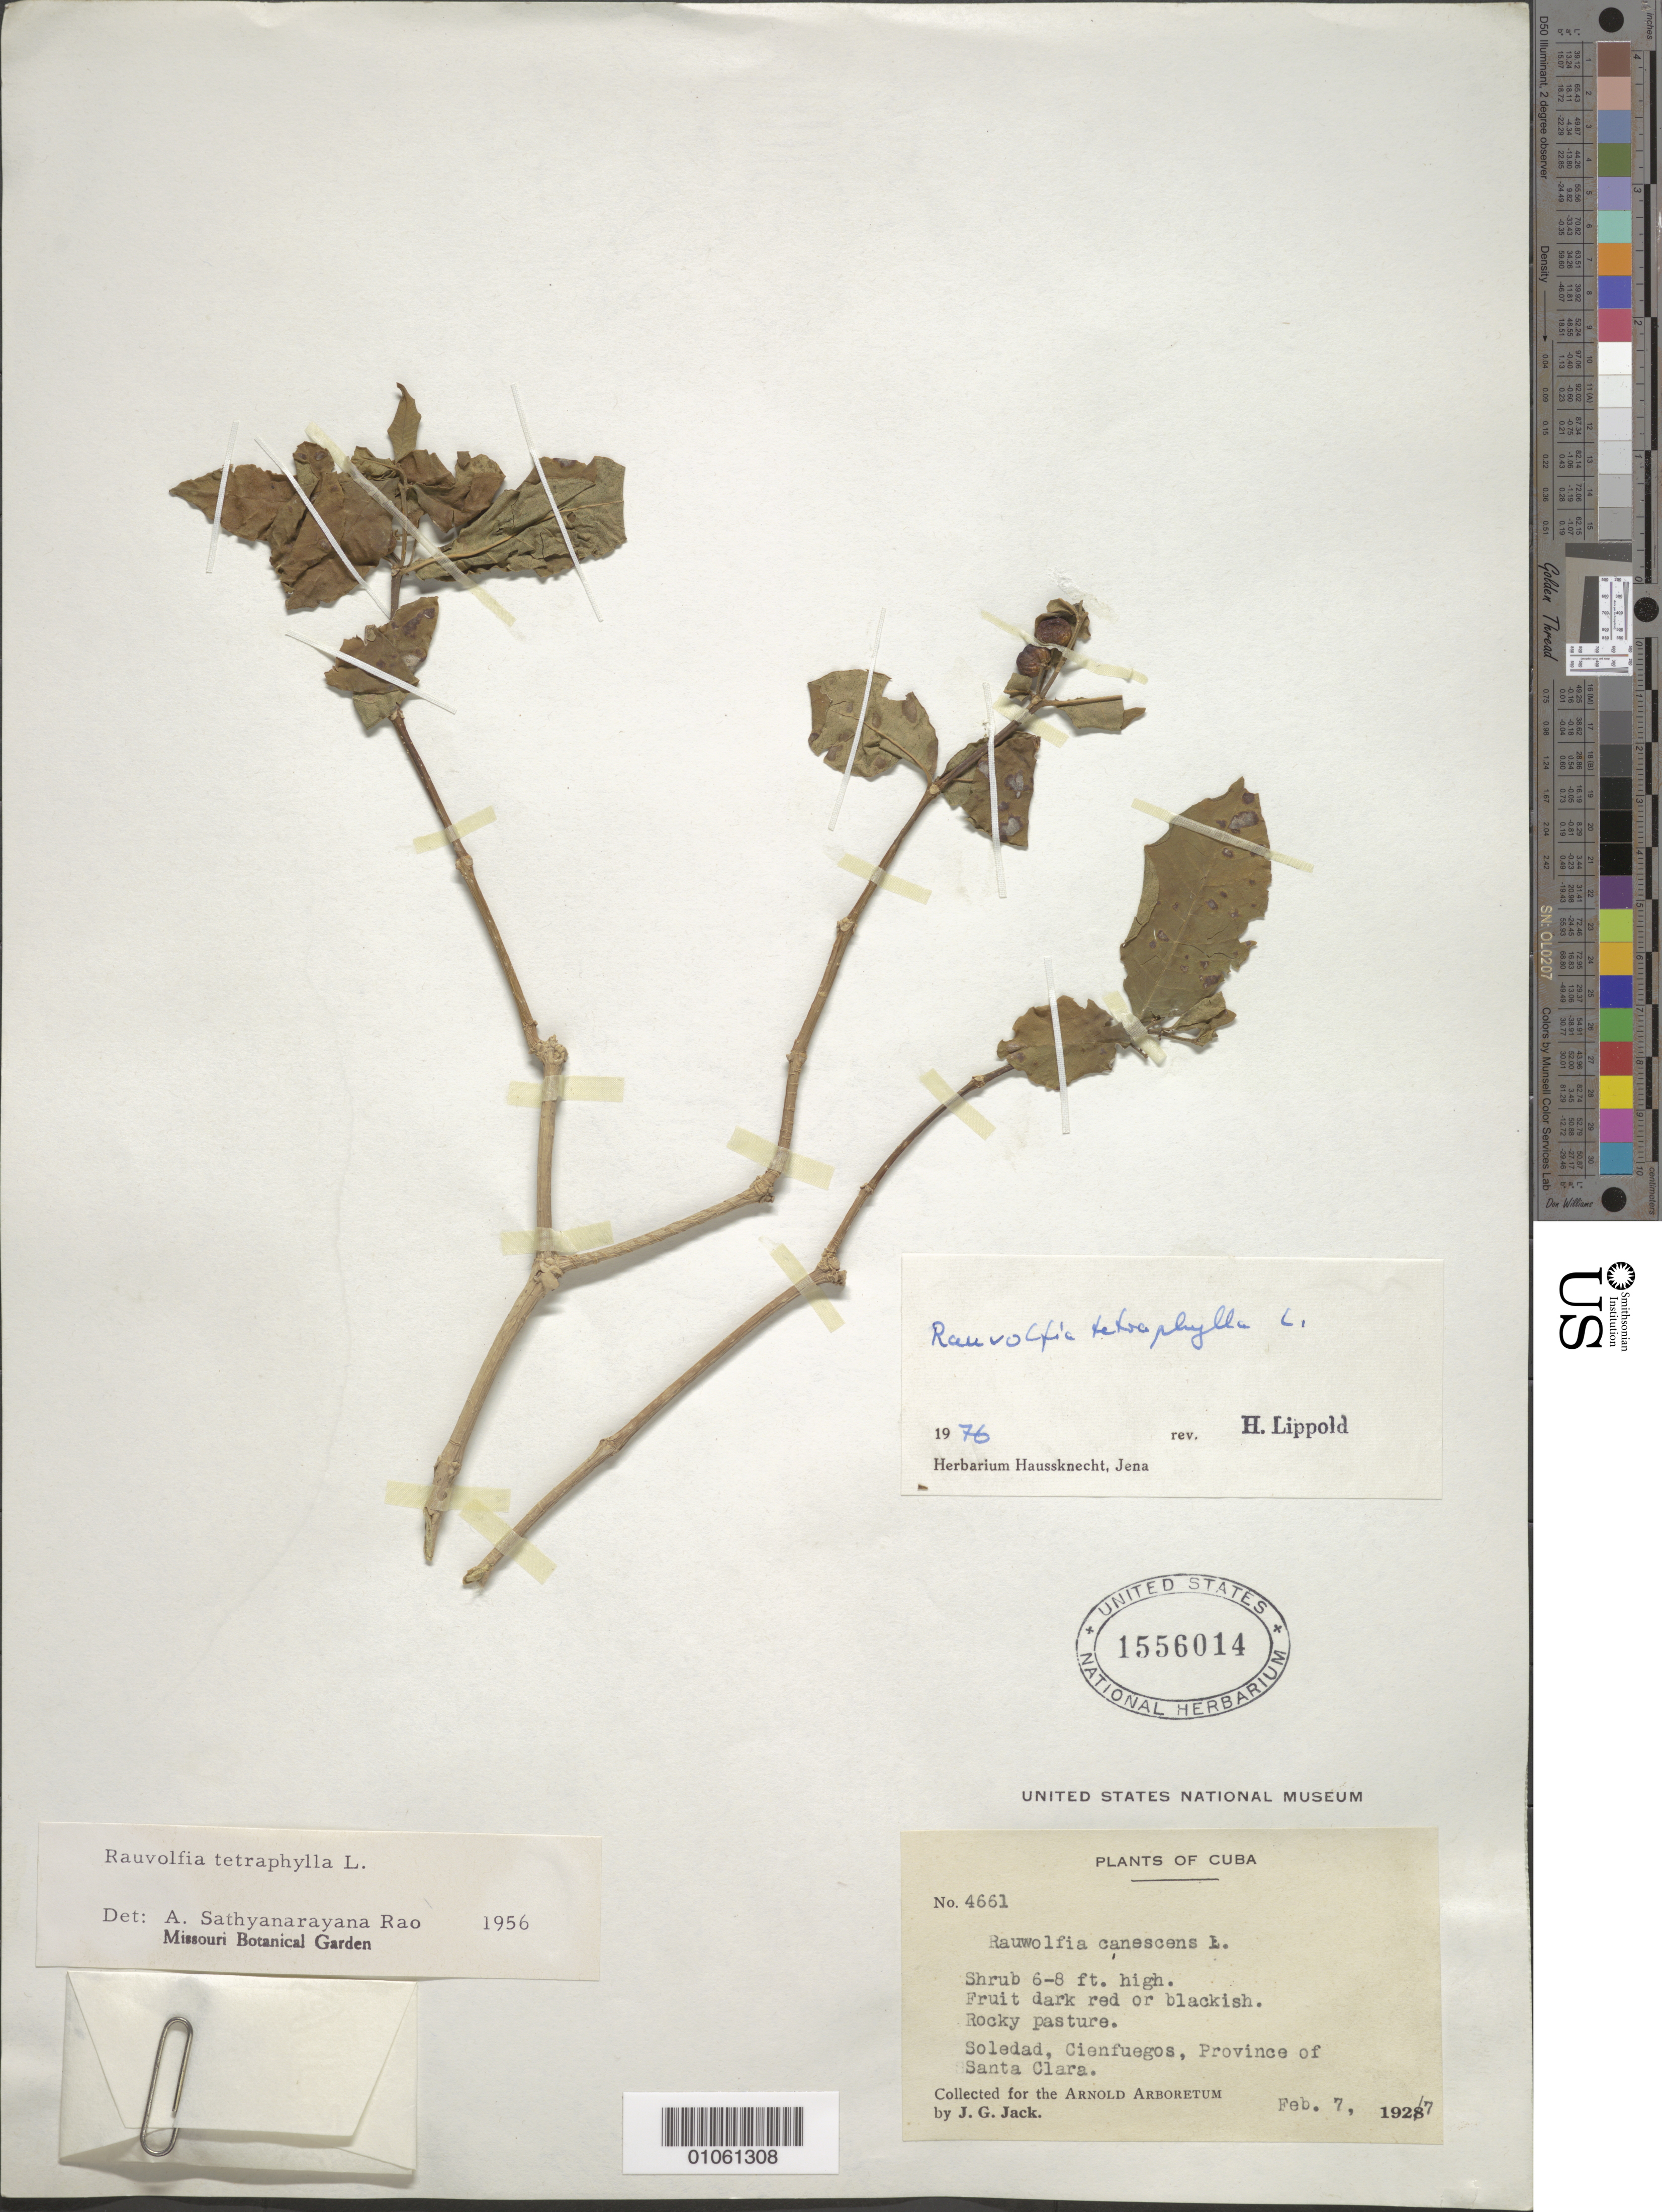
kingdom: Plantae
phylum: Tracheophyta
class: Magnoliopsida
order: Gentianales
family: Apocynaceae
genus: Rauvolfia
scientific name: Rauvolfia tetraphylla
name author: L.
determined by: Lippold, Hans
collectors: J. G. Jack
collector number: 4661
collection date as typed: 07 Feb 1927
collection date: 1927-02-07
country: Cuba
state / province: Cienfuegos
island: Cuba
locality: Soledad, Cienfuegos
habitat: Rocky pasture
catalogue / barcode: US 1556014